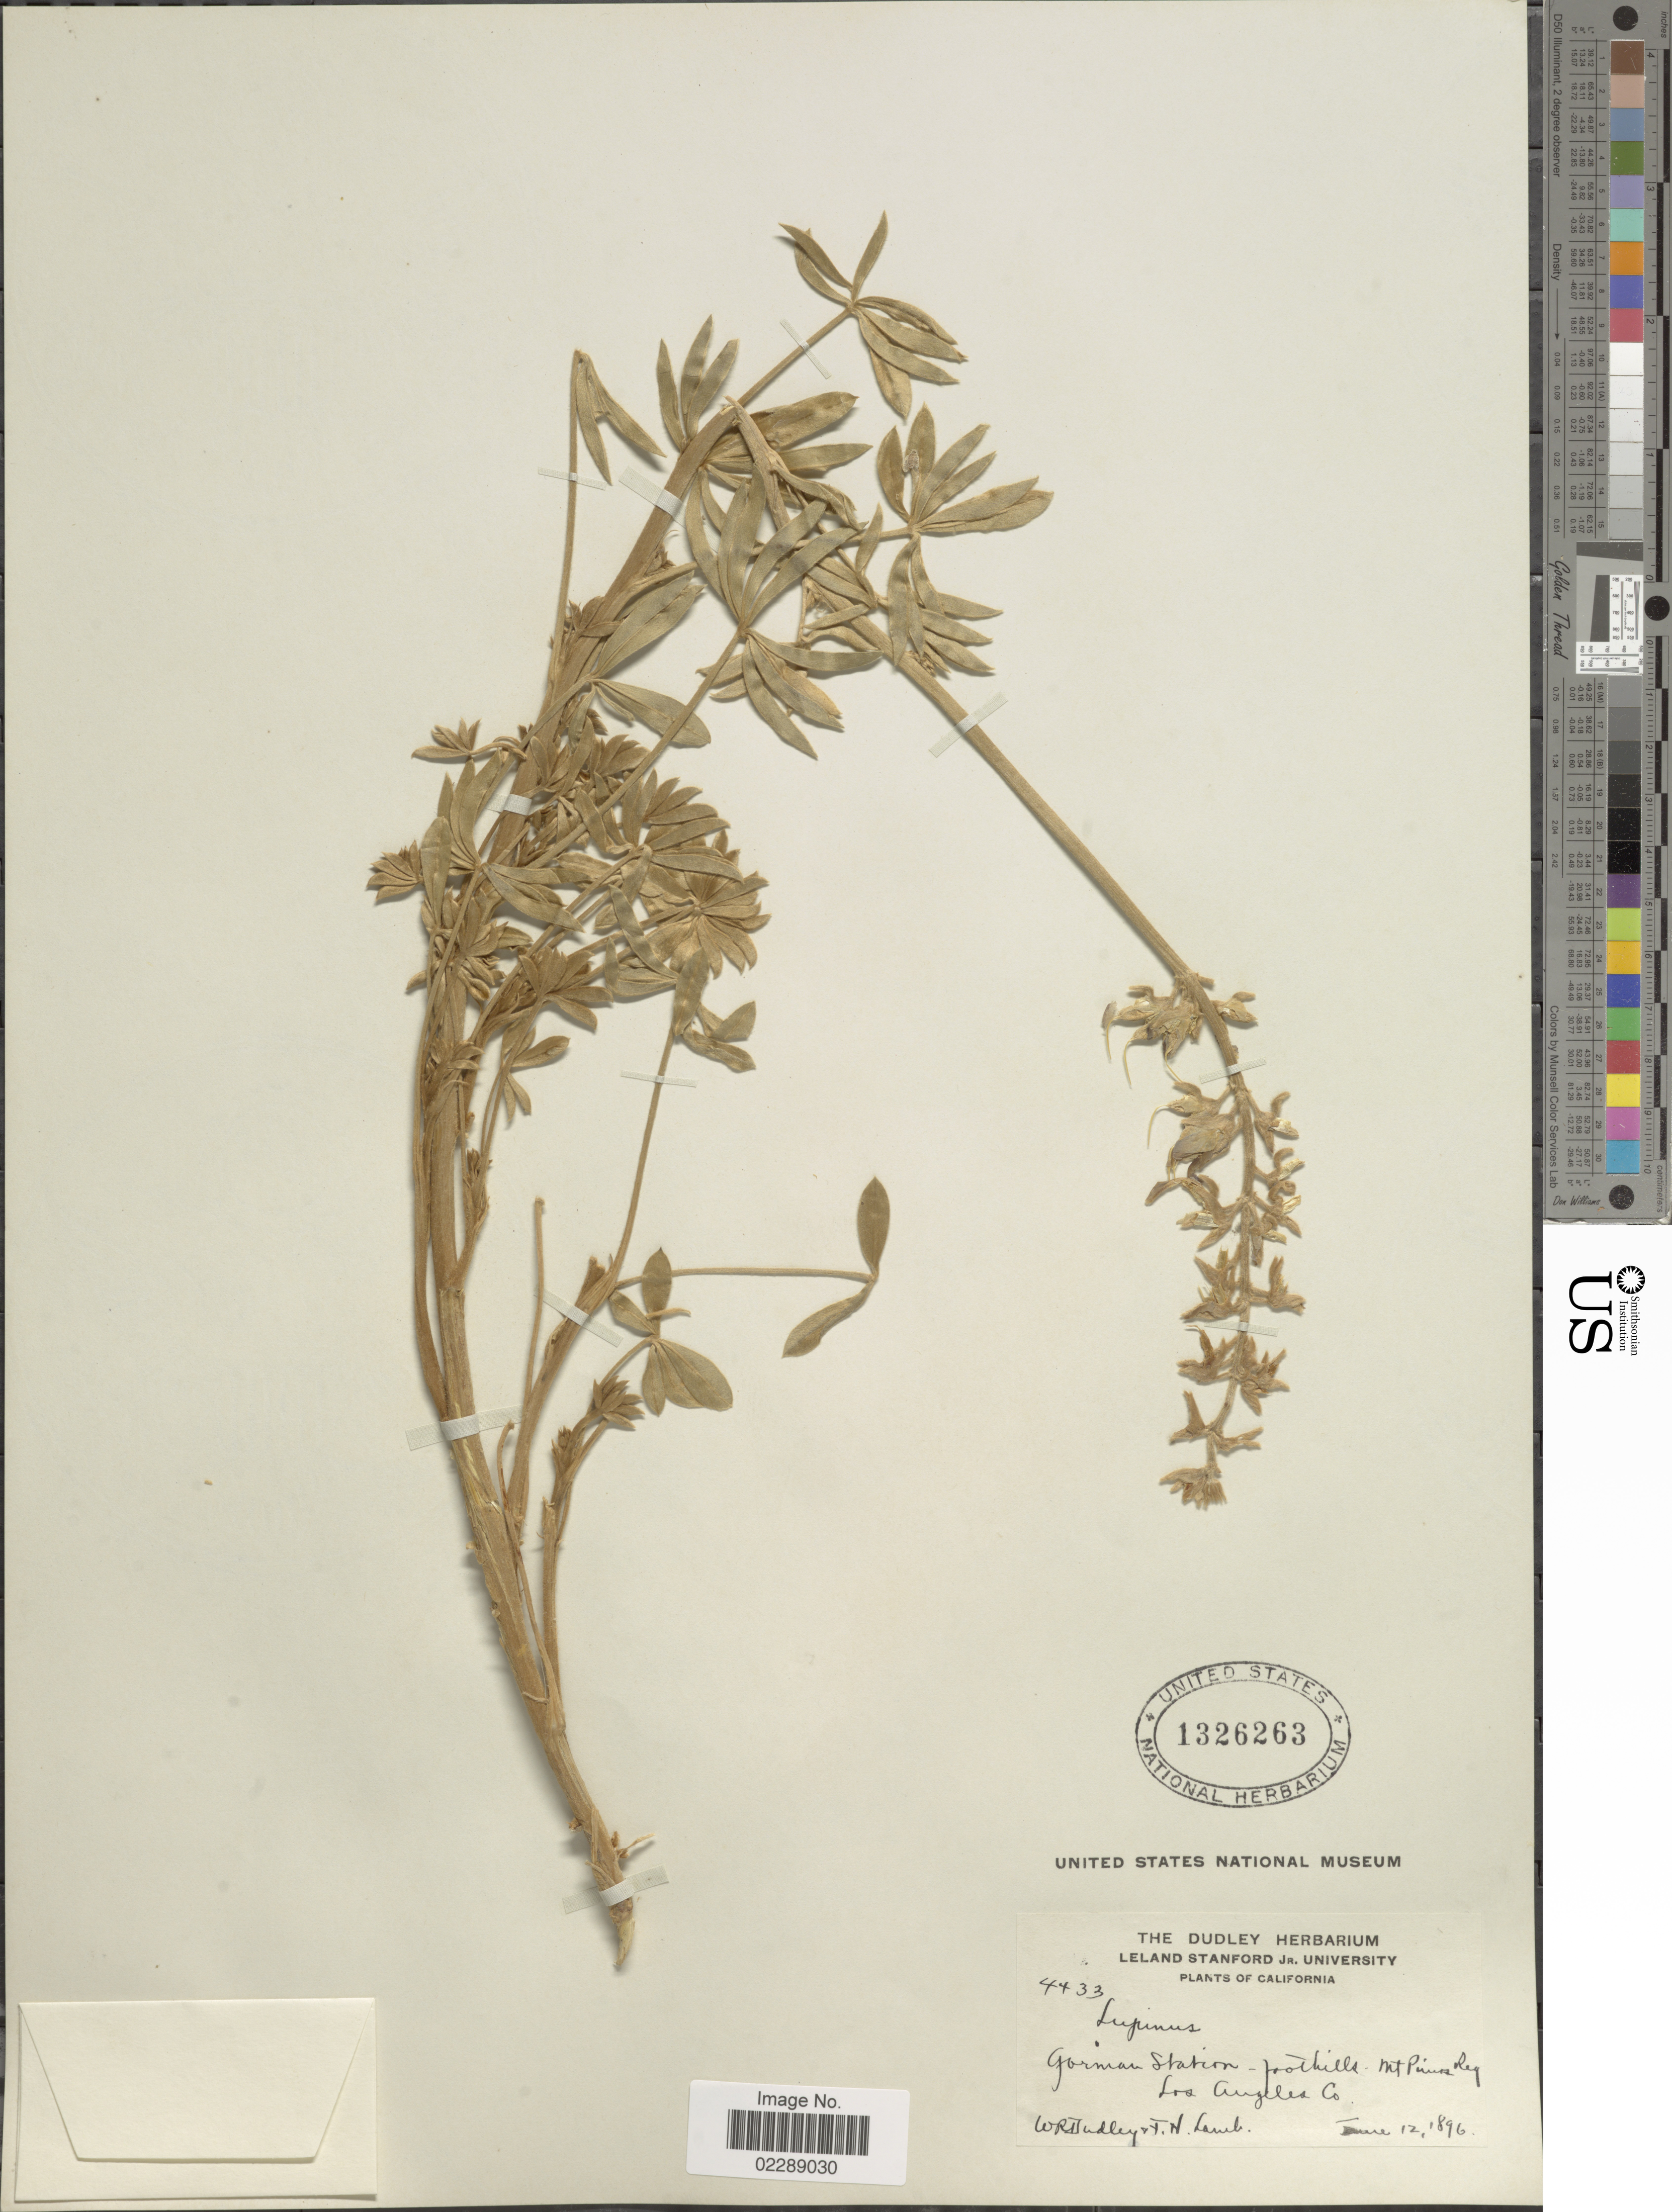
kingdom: Plantae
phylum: Tracheophyta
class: Magnoliopsida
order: Fabales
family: Fabaceae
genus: Lupinus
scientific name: Lupinus sp.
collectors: W. Dudley & F. H. Lamb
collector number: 4433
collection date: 1896-06-12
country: United States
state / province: California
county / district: Los Angeles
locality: Gorman Station, foothills, Mt. Puir Pez, Los Angles Co.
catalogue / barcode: US 1326263